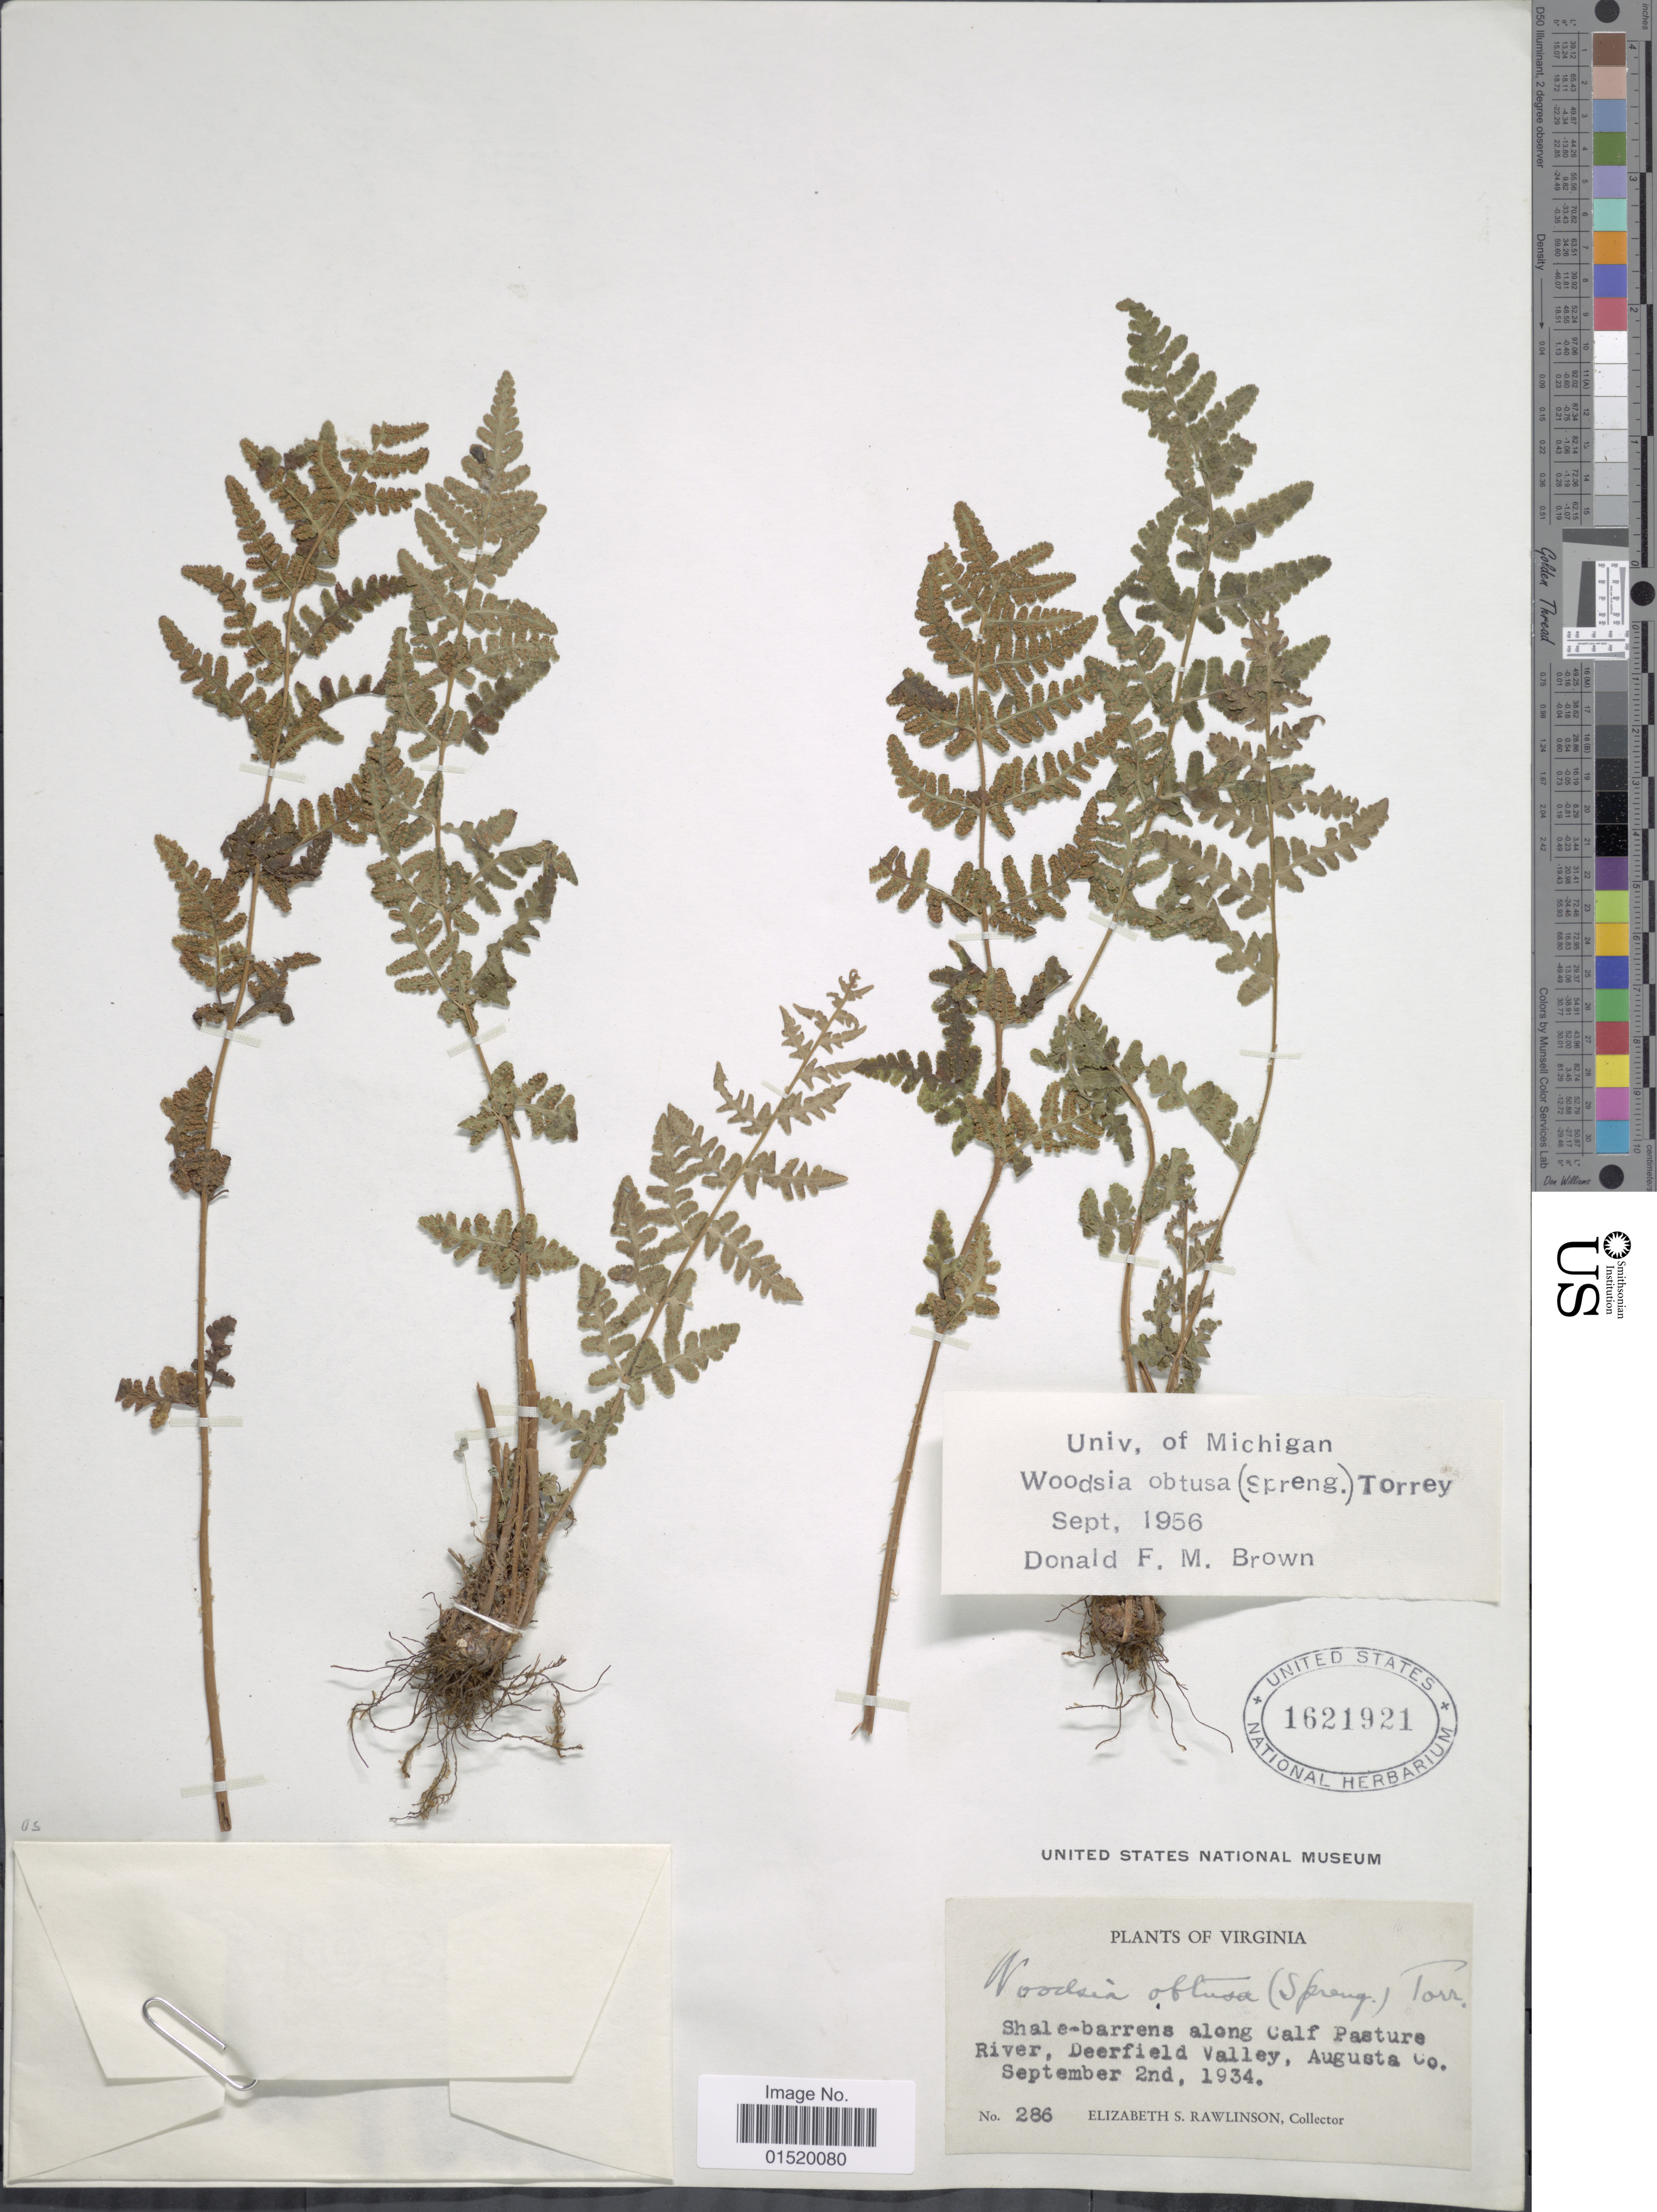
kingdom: Plantae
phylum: Tracheophyta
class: Polypodiopsida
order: Polypodiales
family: Woodsiaceae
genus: Woodsia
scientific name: Woodsia obtusa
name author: (Spreng.) Torr.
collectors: E. S. Rawlinson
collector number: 286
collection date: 1934-09-02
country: United States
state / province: Virginia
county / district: Augusta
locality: Shale-barrens along Calf Pasture River, Deerfield Valley.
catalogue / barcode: US 1621921